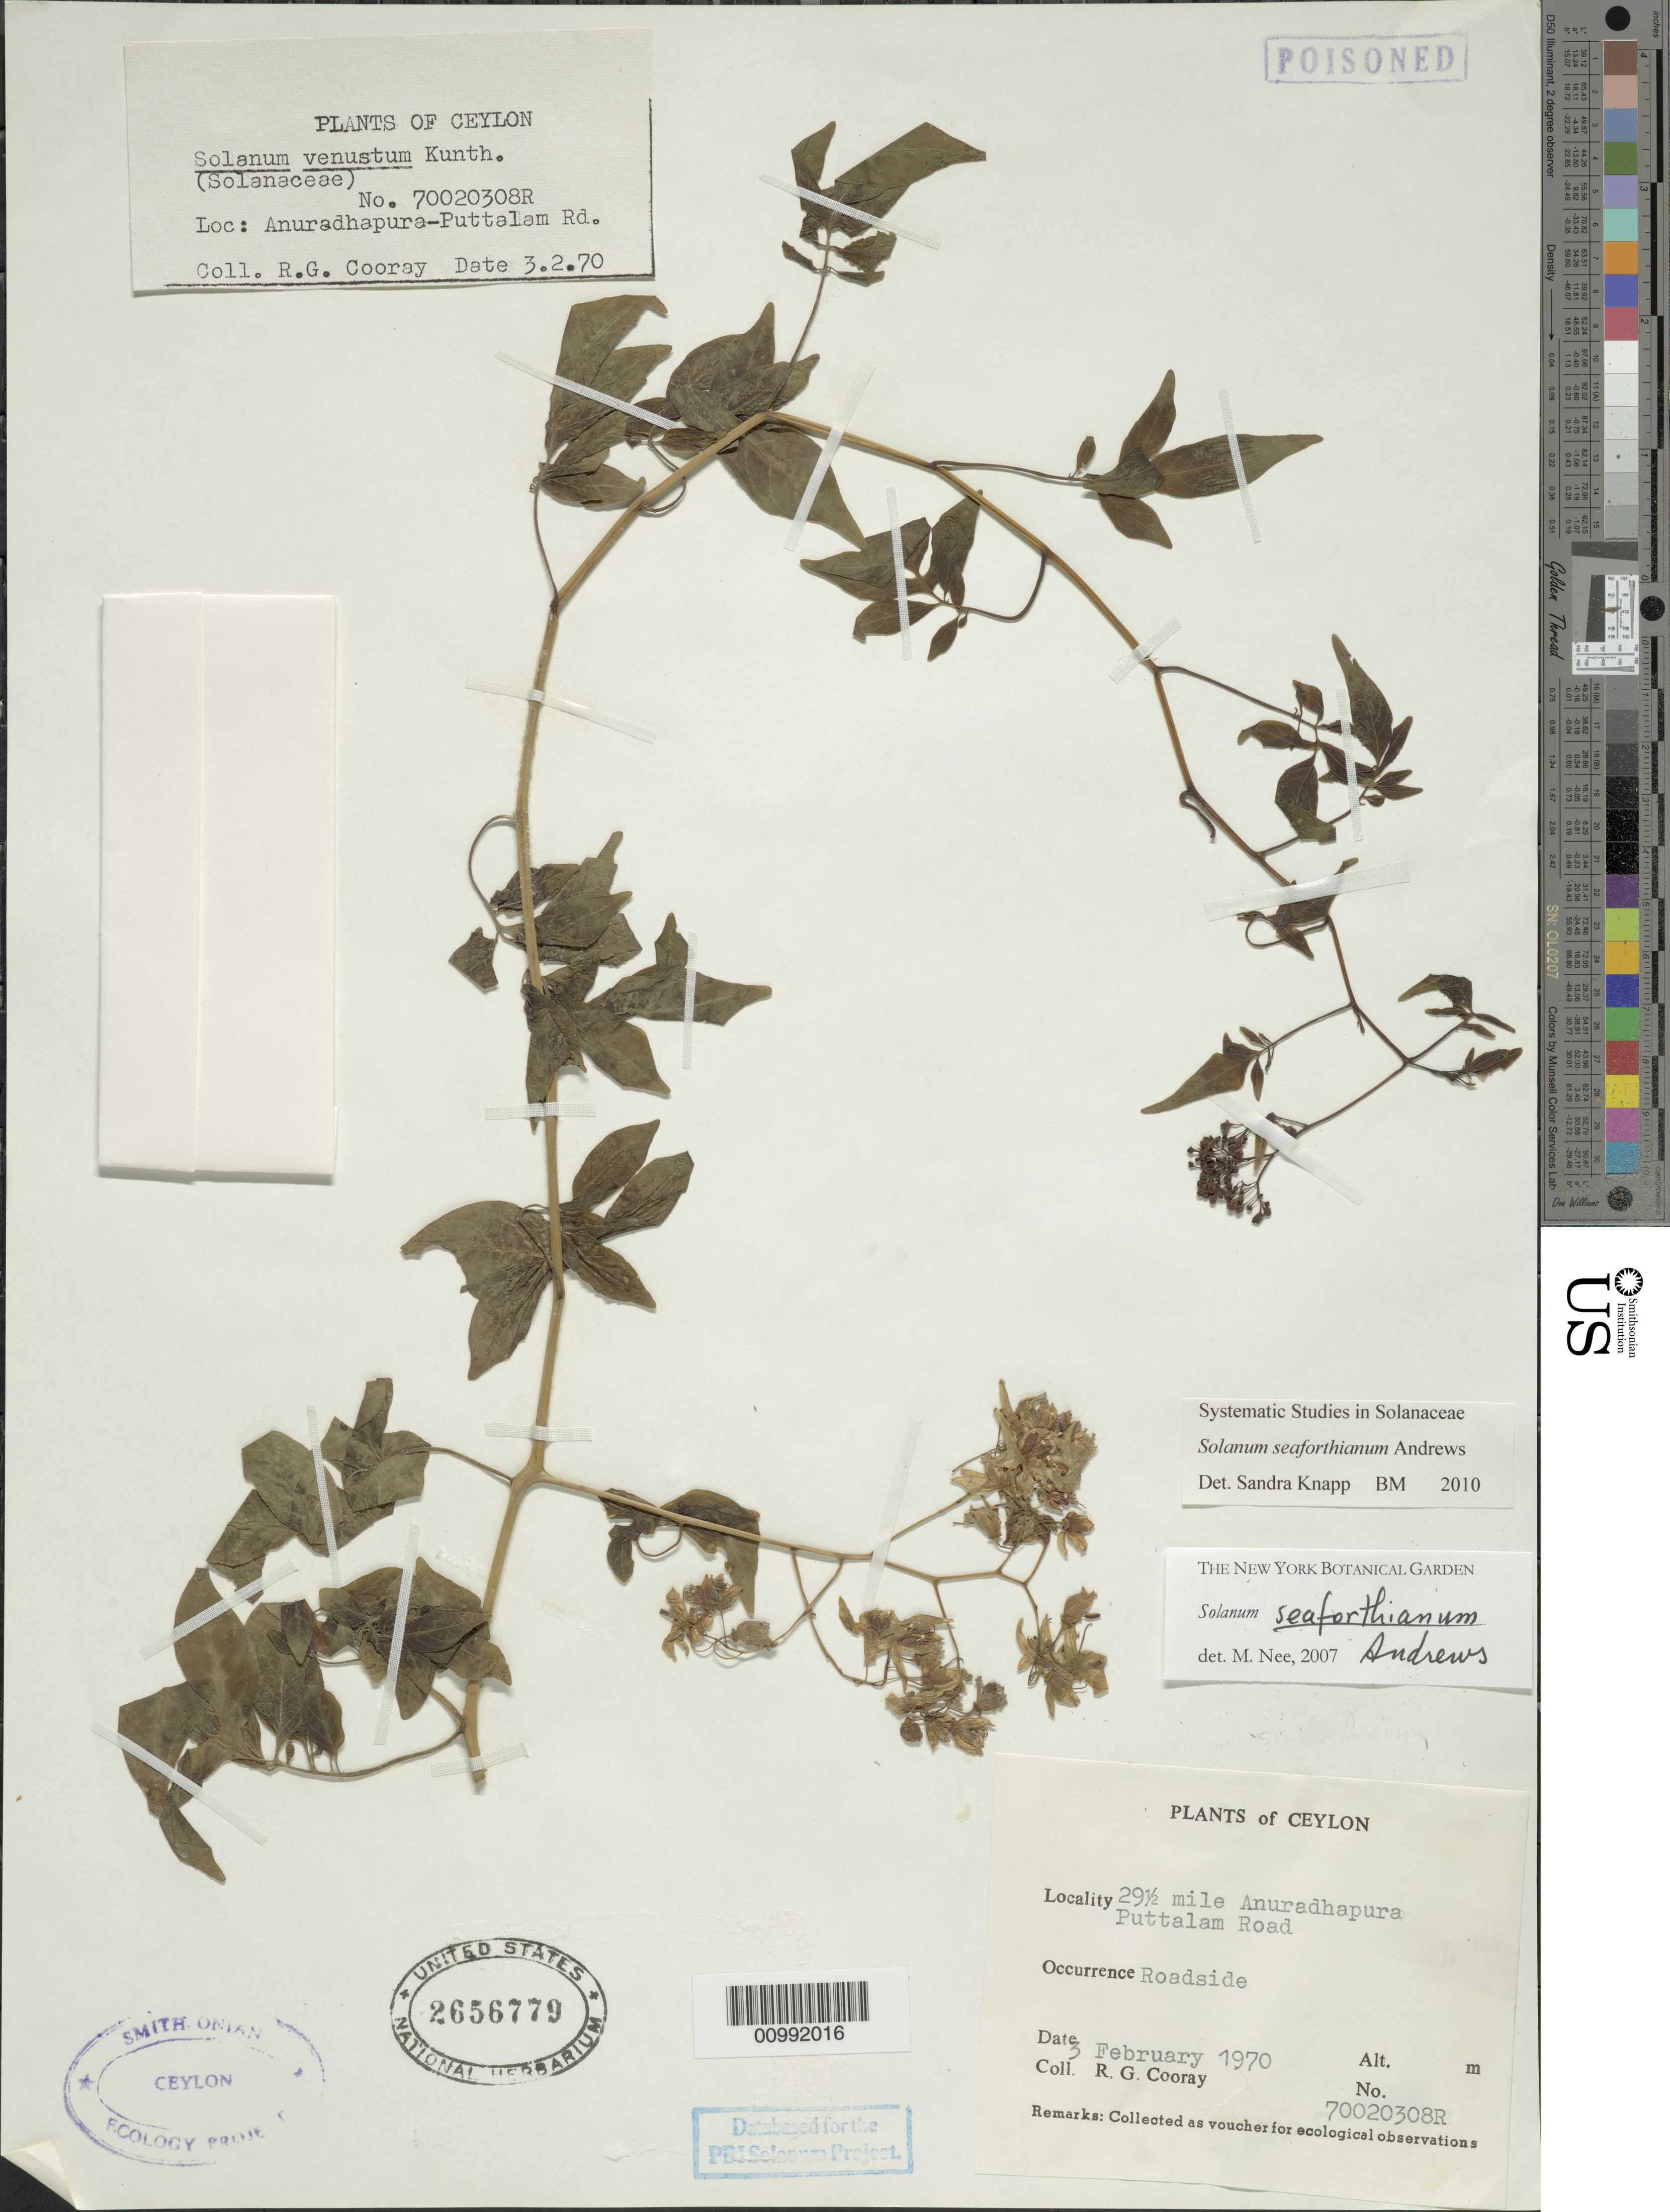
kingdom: Plantae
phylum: Tracheophyta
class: Magnoliopsida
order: Solanales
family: Solanaceae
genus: Solanum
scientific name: Solanum seaforthianum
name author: Andrews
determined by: Knapp, S. D.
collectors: R. Cooray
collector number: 70-020308R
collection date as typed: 3 Feb 1970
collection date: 1970-02-03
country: Sri Lanka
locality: mile 29.5 Anuradhapura-Puttalam road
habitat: roadside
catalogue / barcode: US 2656779